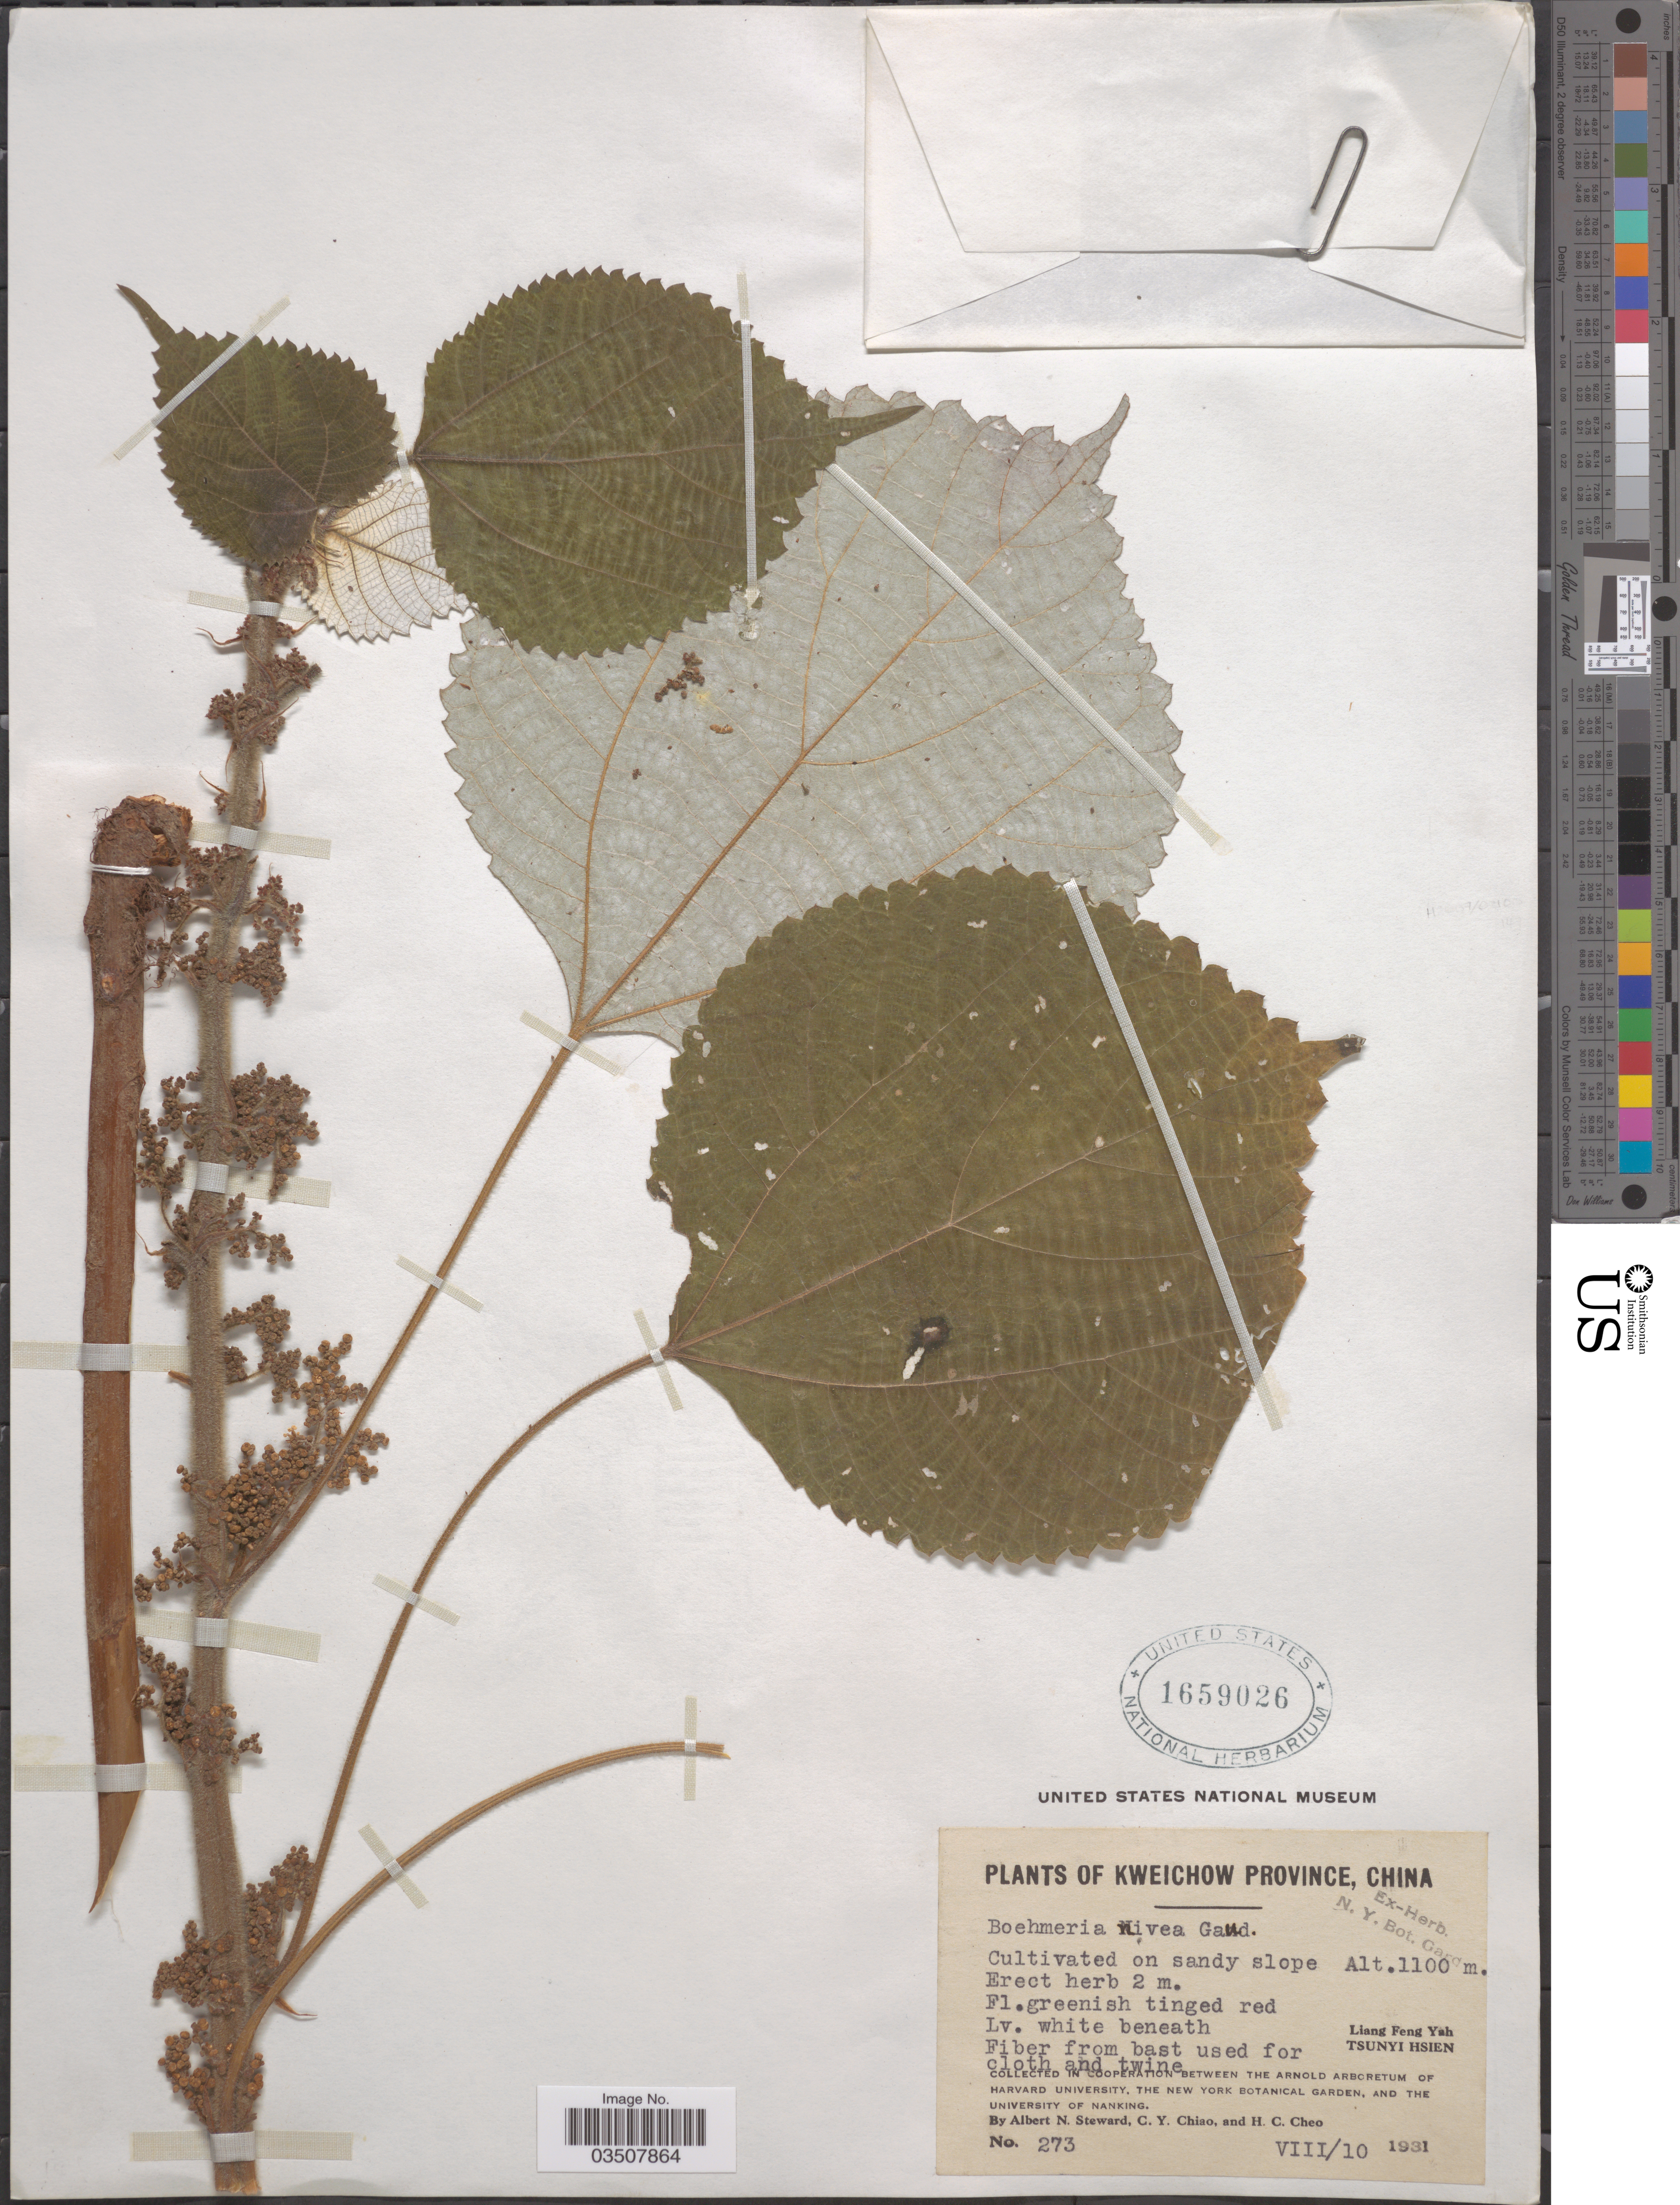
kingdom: Plantae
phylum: Tracheophyta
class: Magnoliopsida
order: Rosales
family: Urticaceae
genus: Boehmeria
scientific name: Boehmeria nivea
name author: (L.) Gaudich.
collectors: A. N. Steward, C. Y. Chiao & H. Cheo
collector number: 273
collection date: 1931-08-10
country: China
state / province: Guizhou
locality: Kweichow Province. Liang Feng Yah, Tsunyi Hsien.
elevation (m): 1100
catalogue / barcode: US 1659026